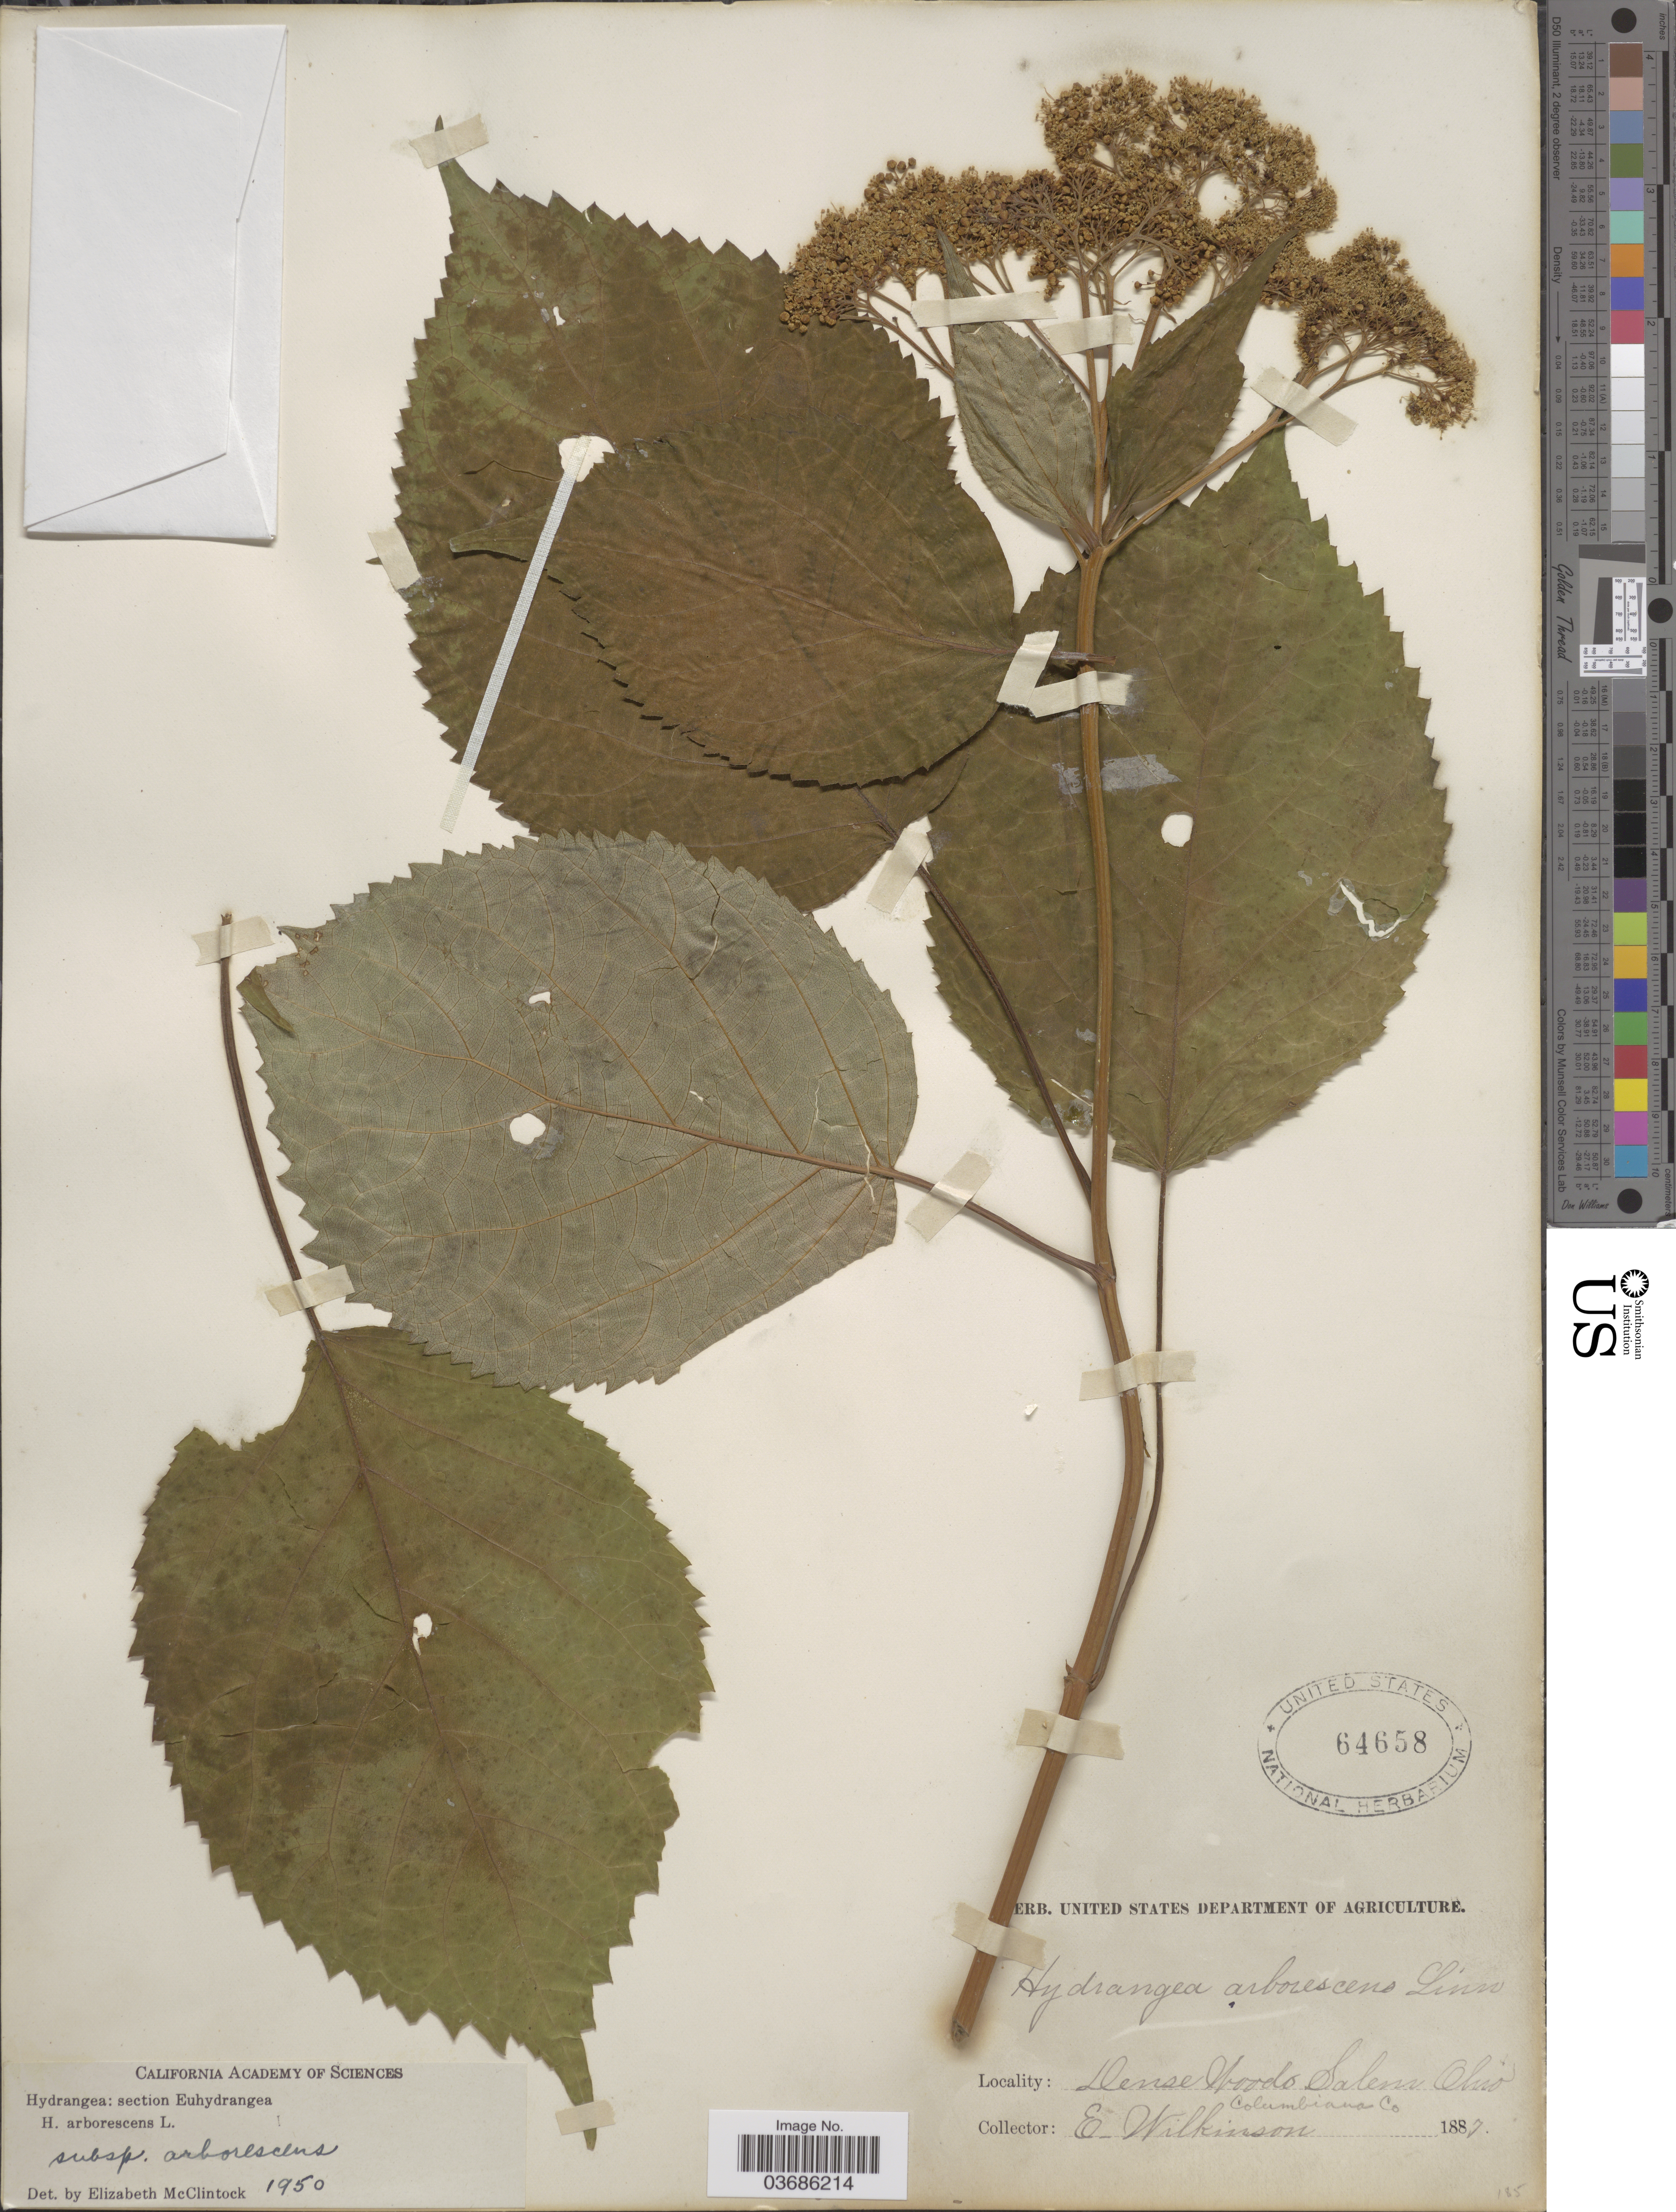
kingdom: Plantae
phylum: Tracheophyta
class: Magnoliopsida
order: Cornales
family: Hydrangeaceae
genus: Hydrangea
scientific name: Hydrangea arborescens subsp. arborescens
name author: L.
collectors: E. Wilkinson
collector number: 185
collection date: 1887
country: United States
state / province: Ohio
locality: Dense Woods Salem. Columbiana Co.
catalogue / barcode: US 64658